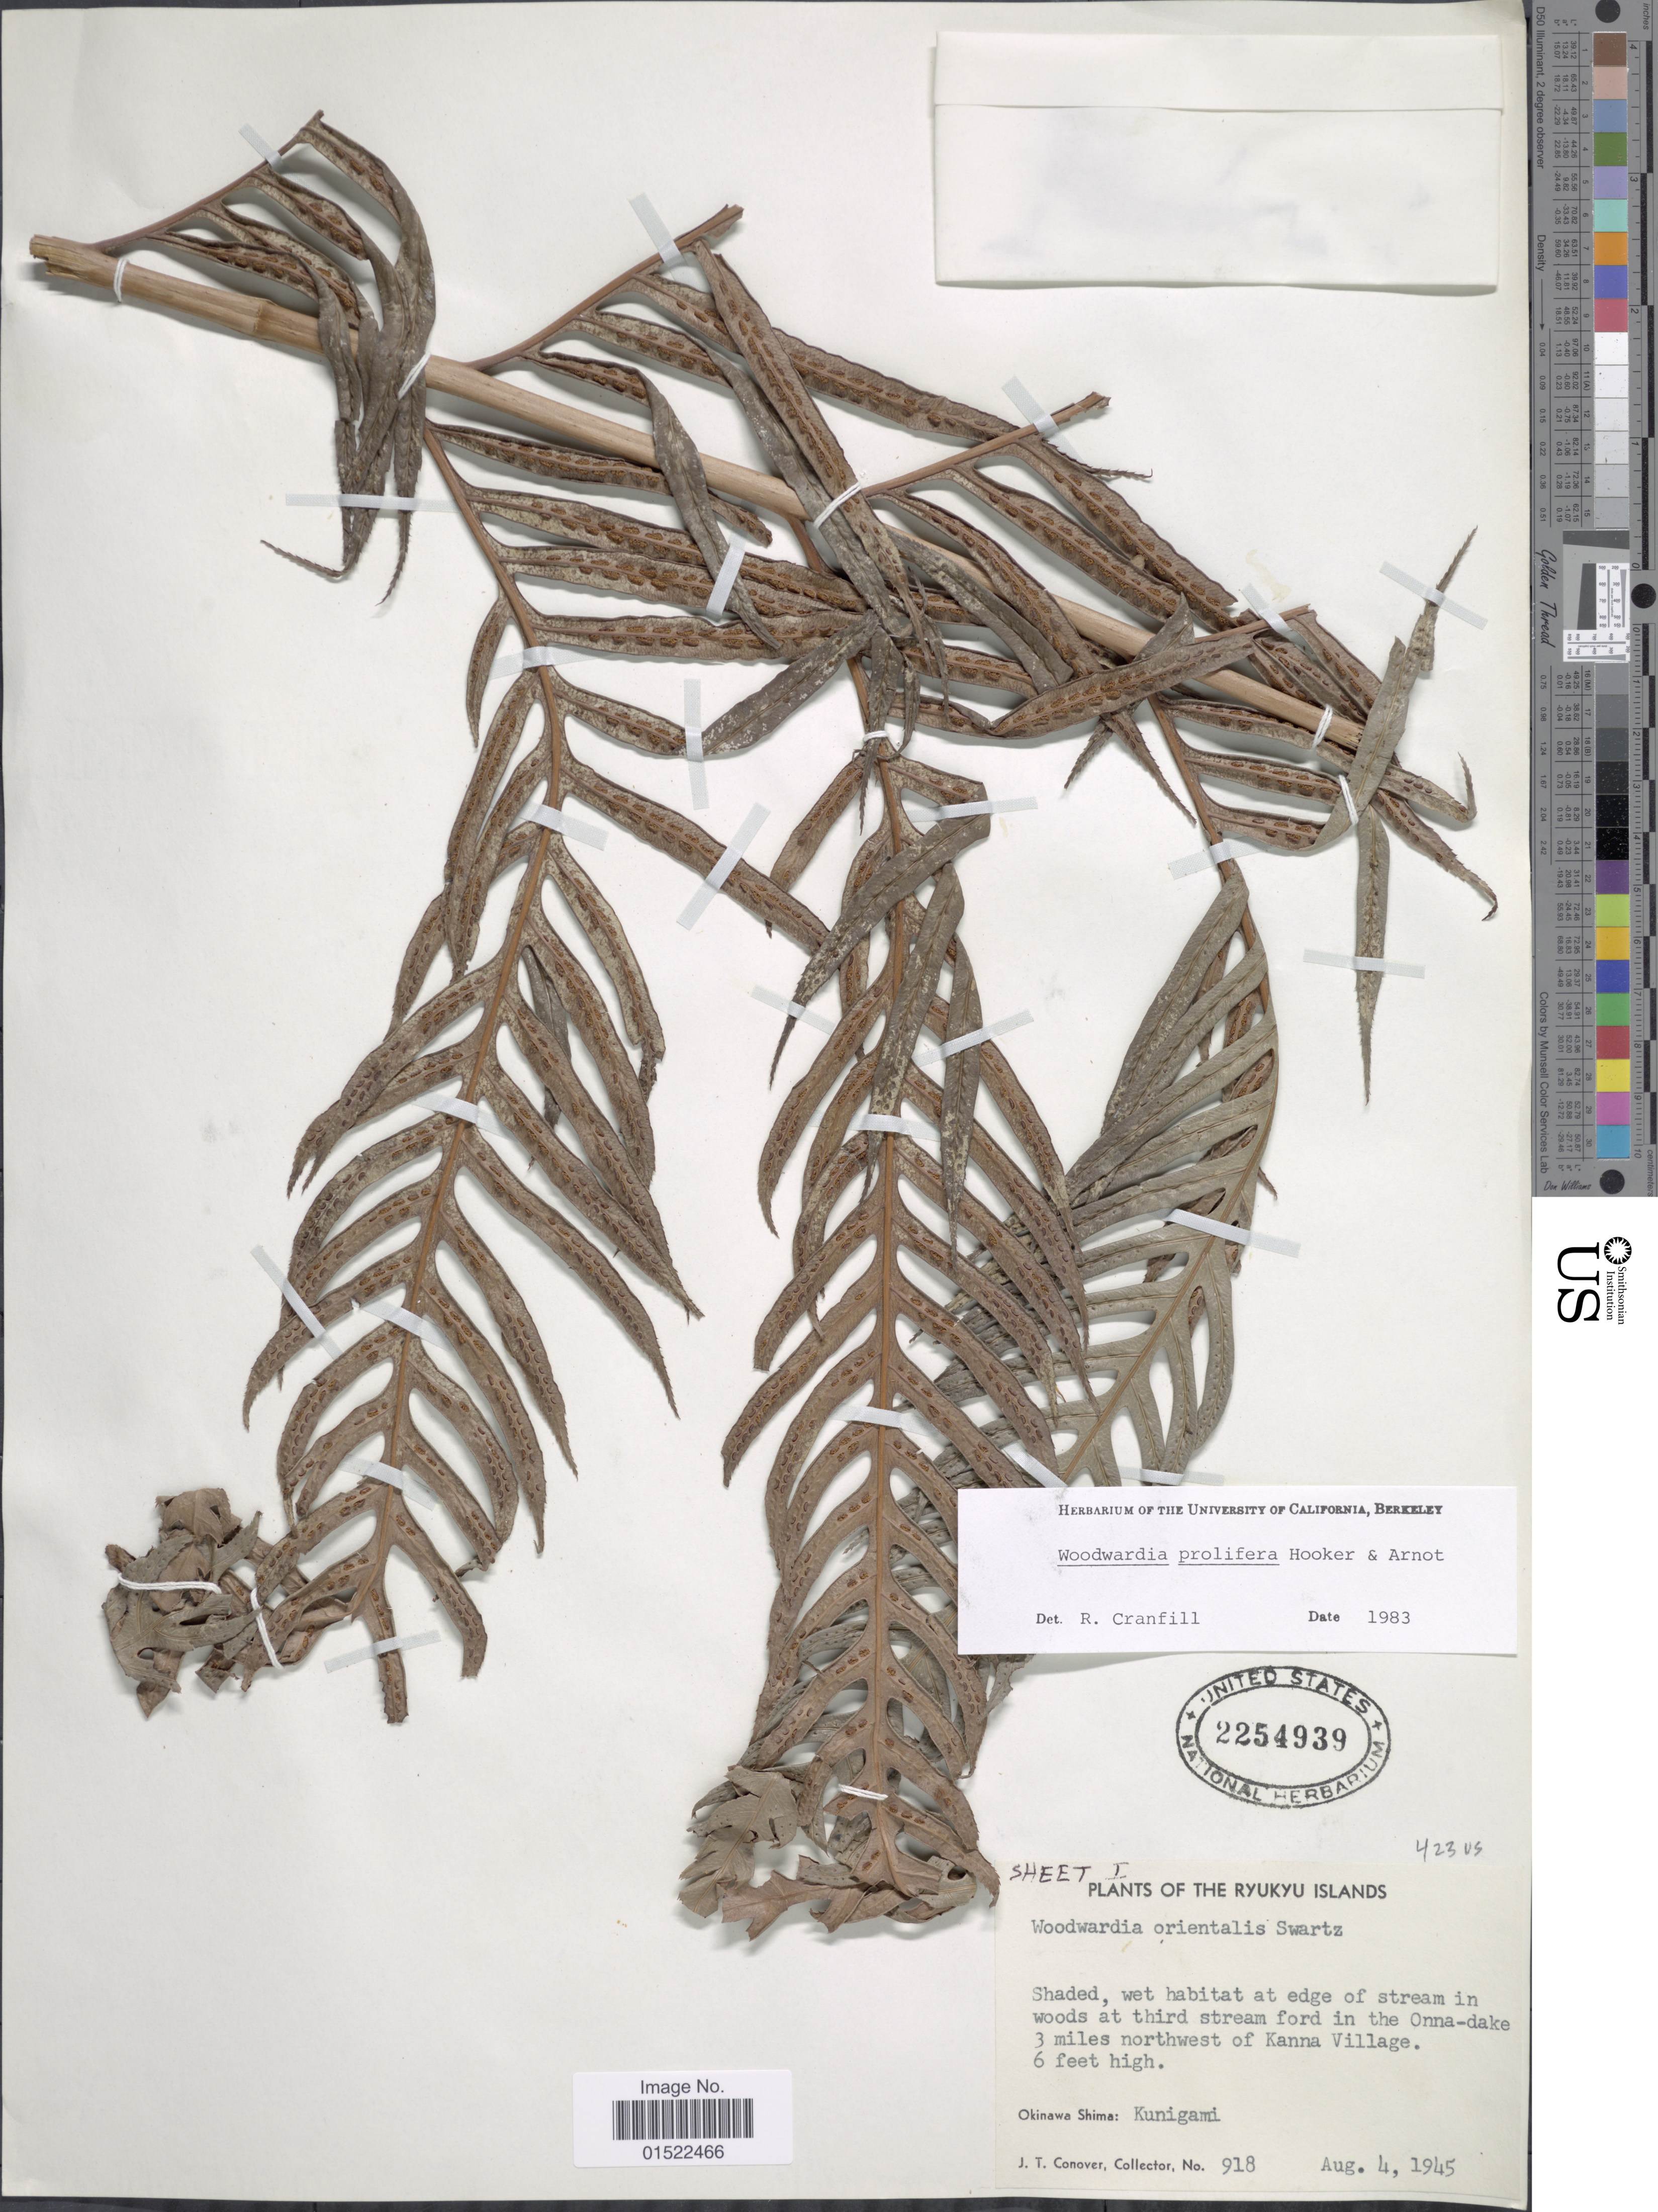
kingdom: Plantae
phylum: Tracheophyta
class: Polypodiopsida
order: Polypodiales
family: Blechnaceae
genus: Woodwardia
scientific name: Woodwardia prolifera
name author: Hook. & Arn.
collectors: J. T. Conover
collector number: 918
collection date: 1945-08-04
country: Japan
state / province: Okinawa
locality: Okinawa Shima: Kunigami, wet habitat ay edge of stream in woods at third stream ford in the Onna-dake 3 miles northwest of Kanna Village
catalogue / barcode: US 2254939